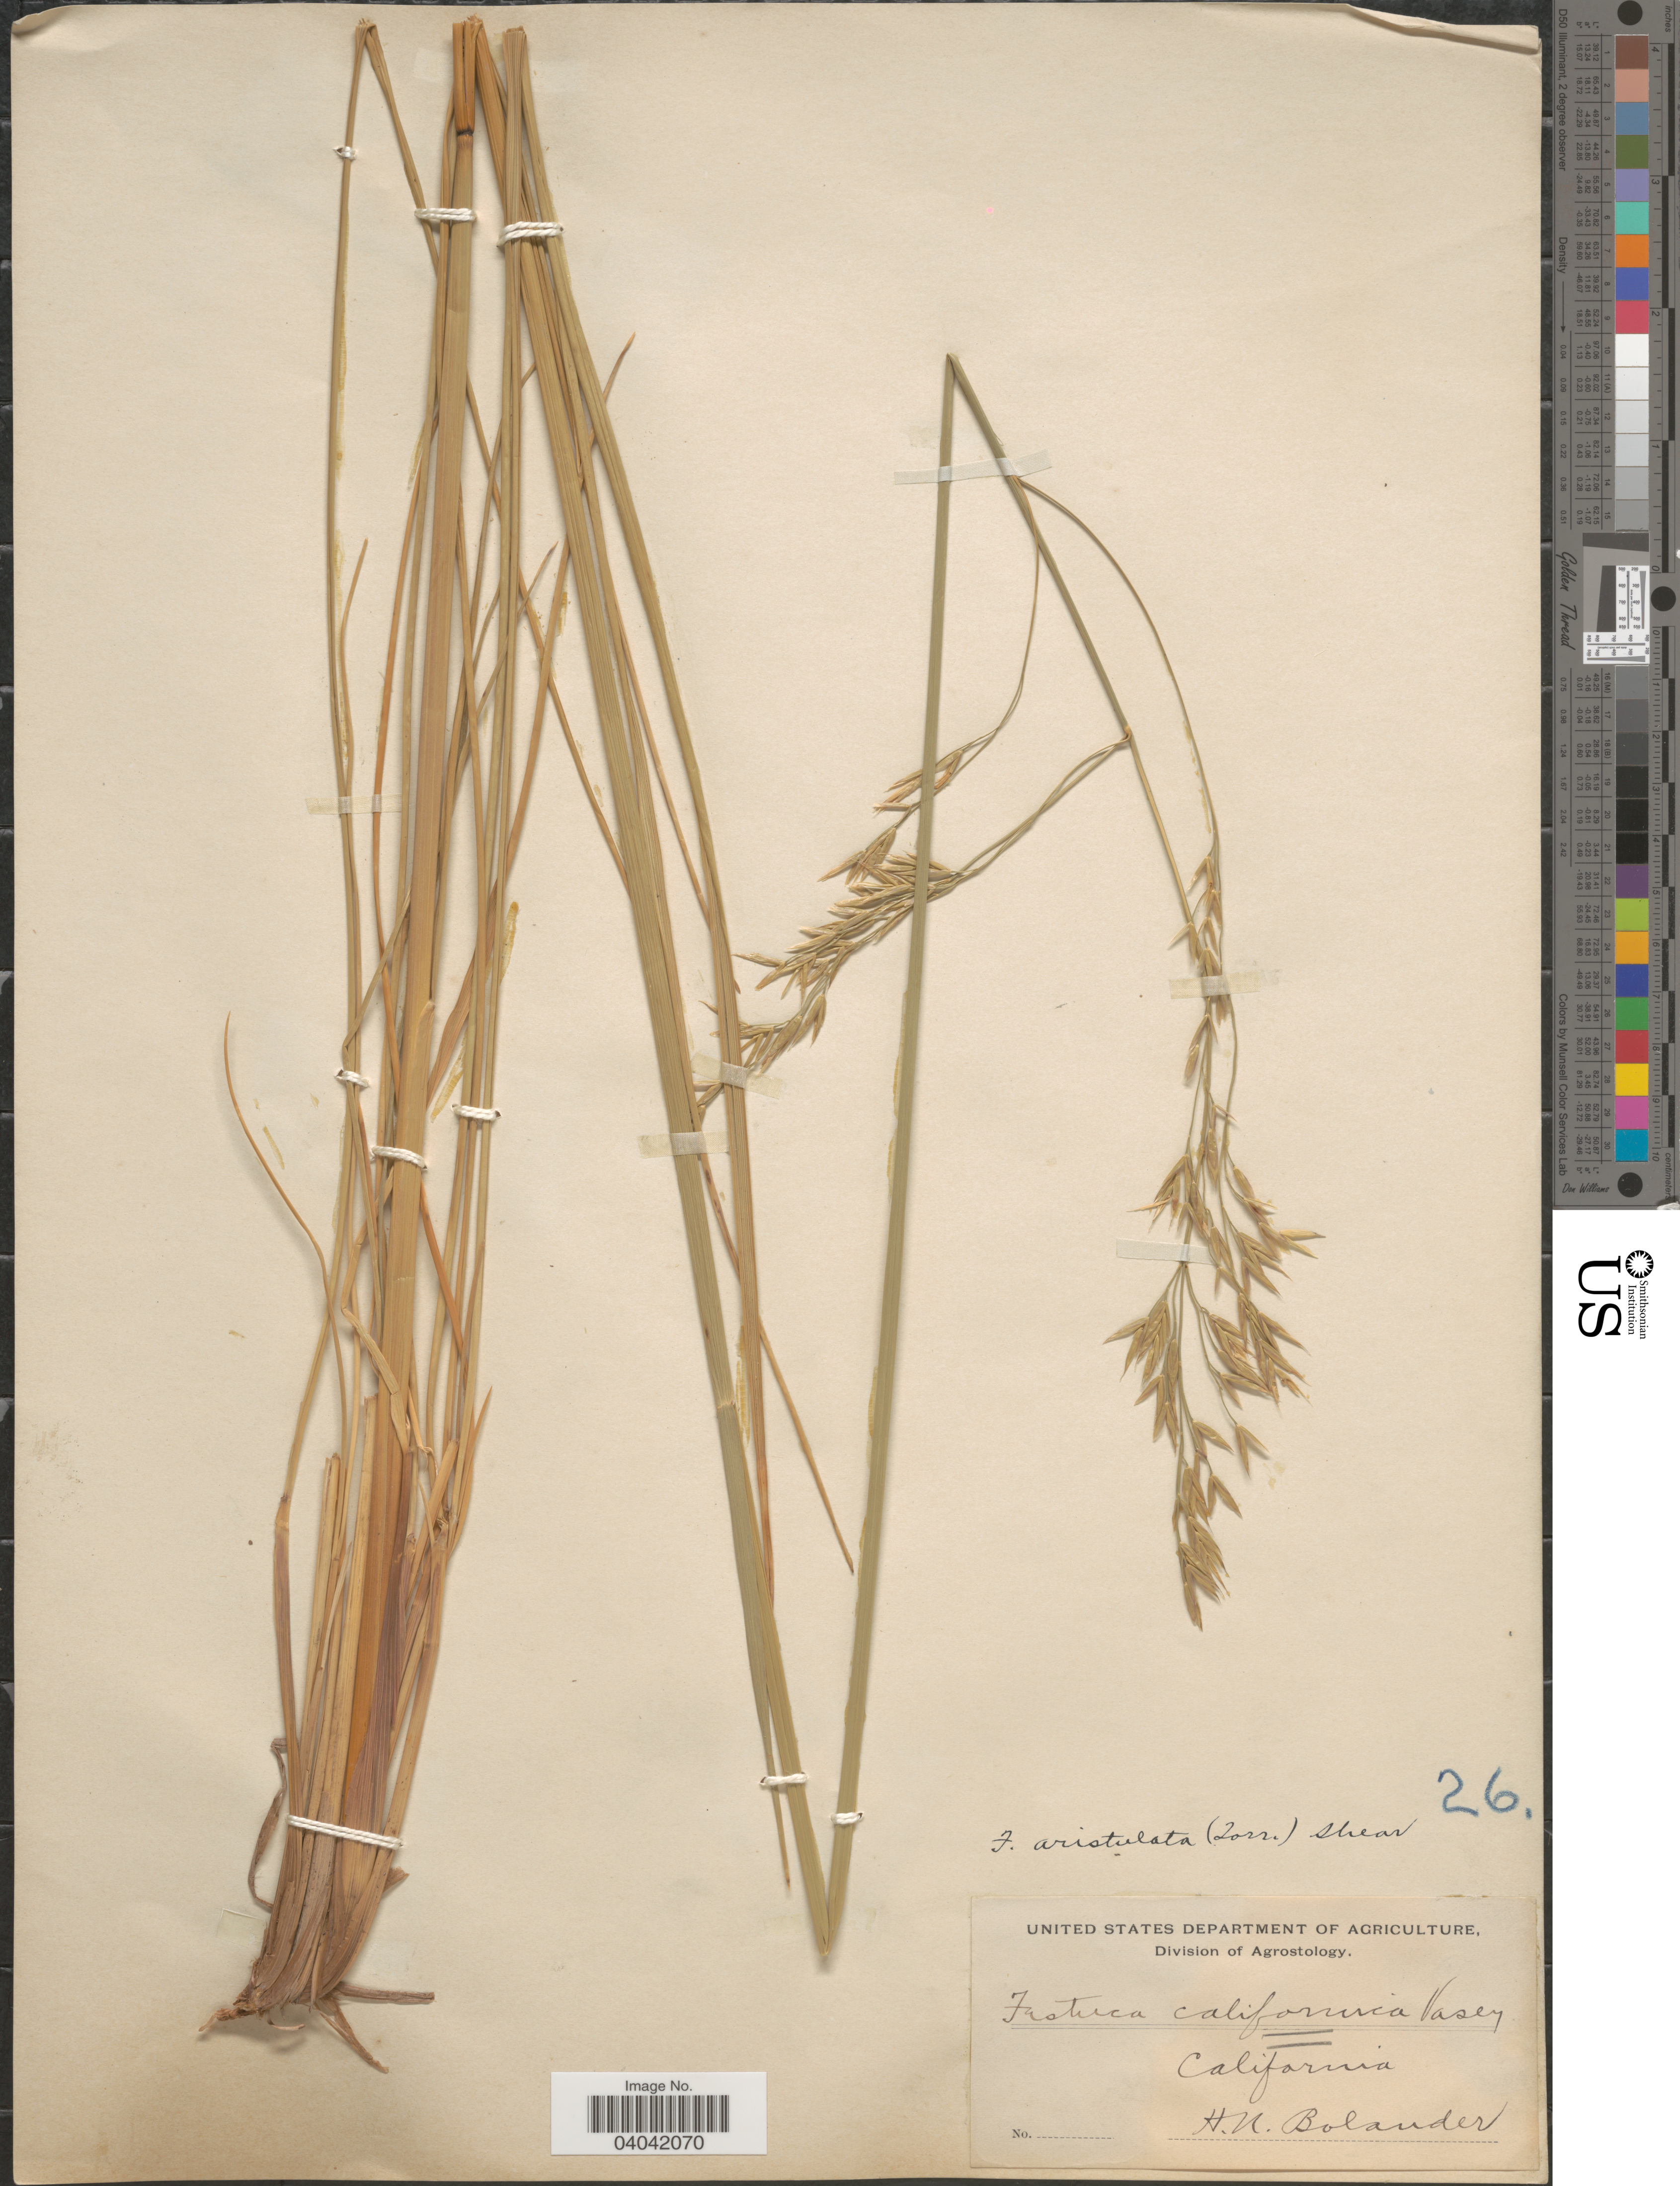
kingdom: Plantae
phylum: Tracheophyta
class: Liliopsida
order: Poales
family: Poaceae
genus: Festuca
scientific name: Festuca californica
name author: Vasey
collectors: H. Bolander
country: United States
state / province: California